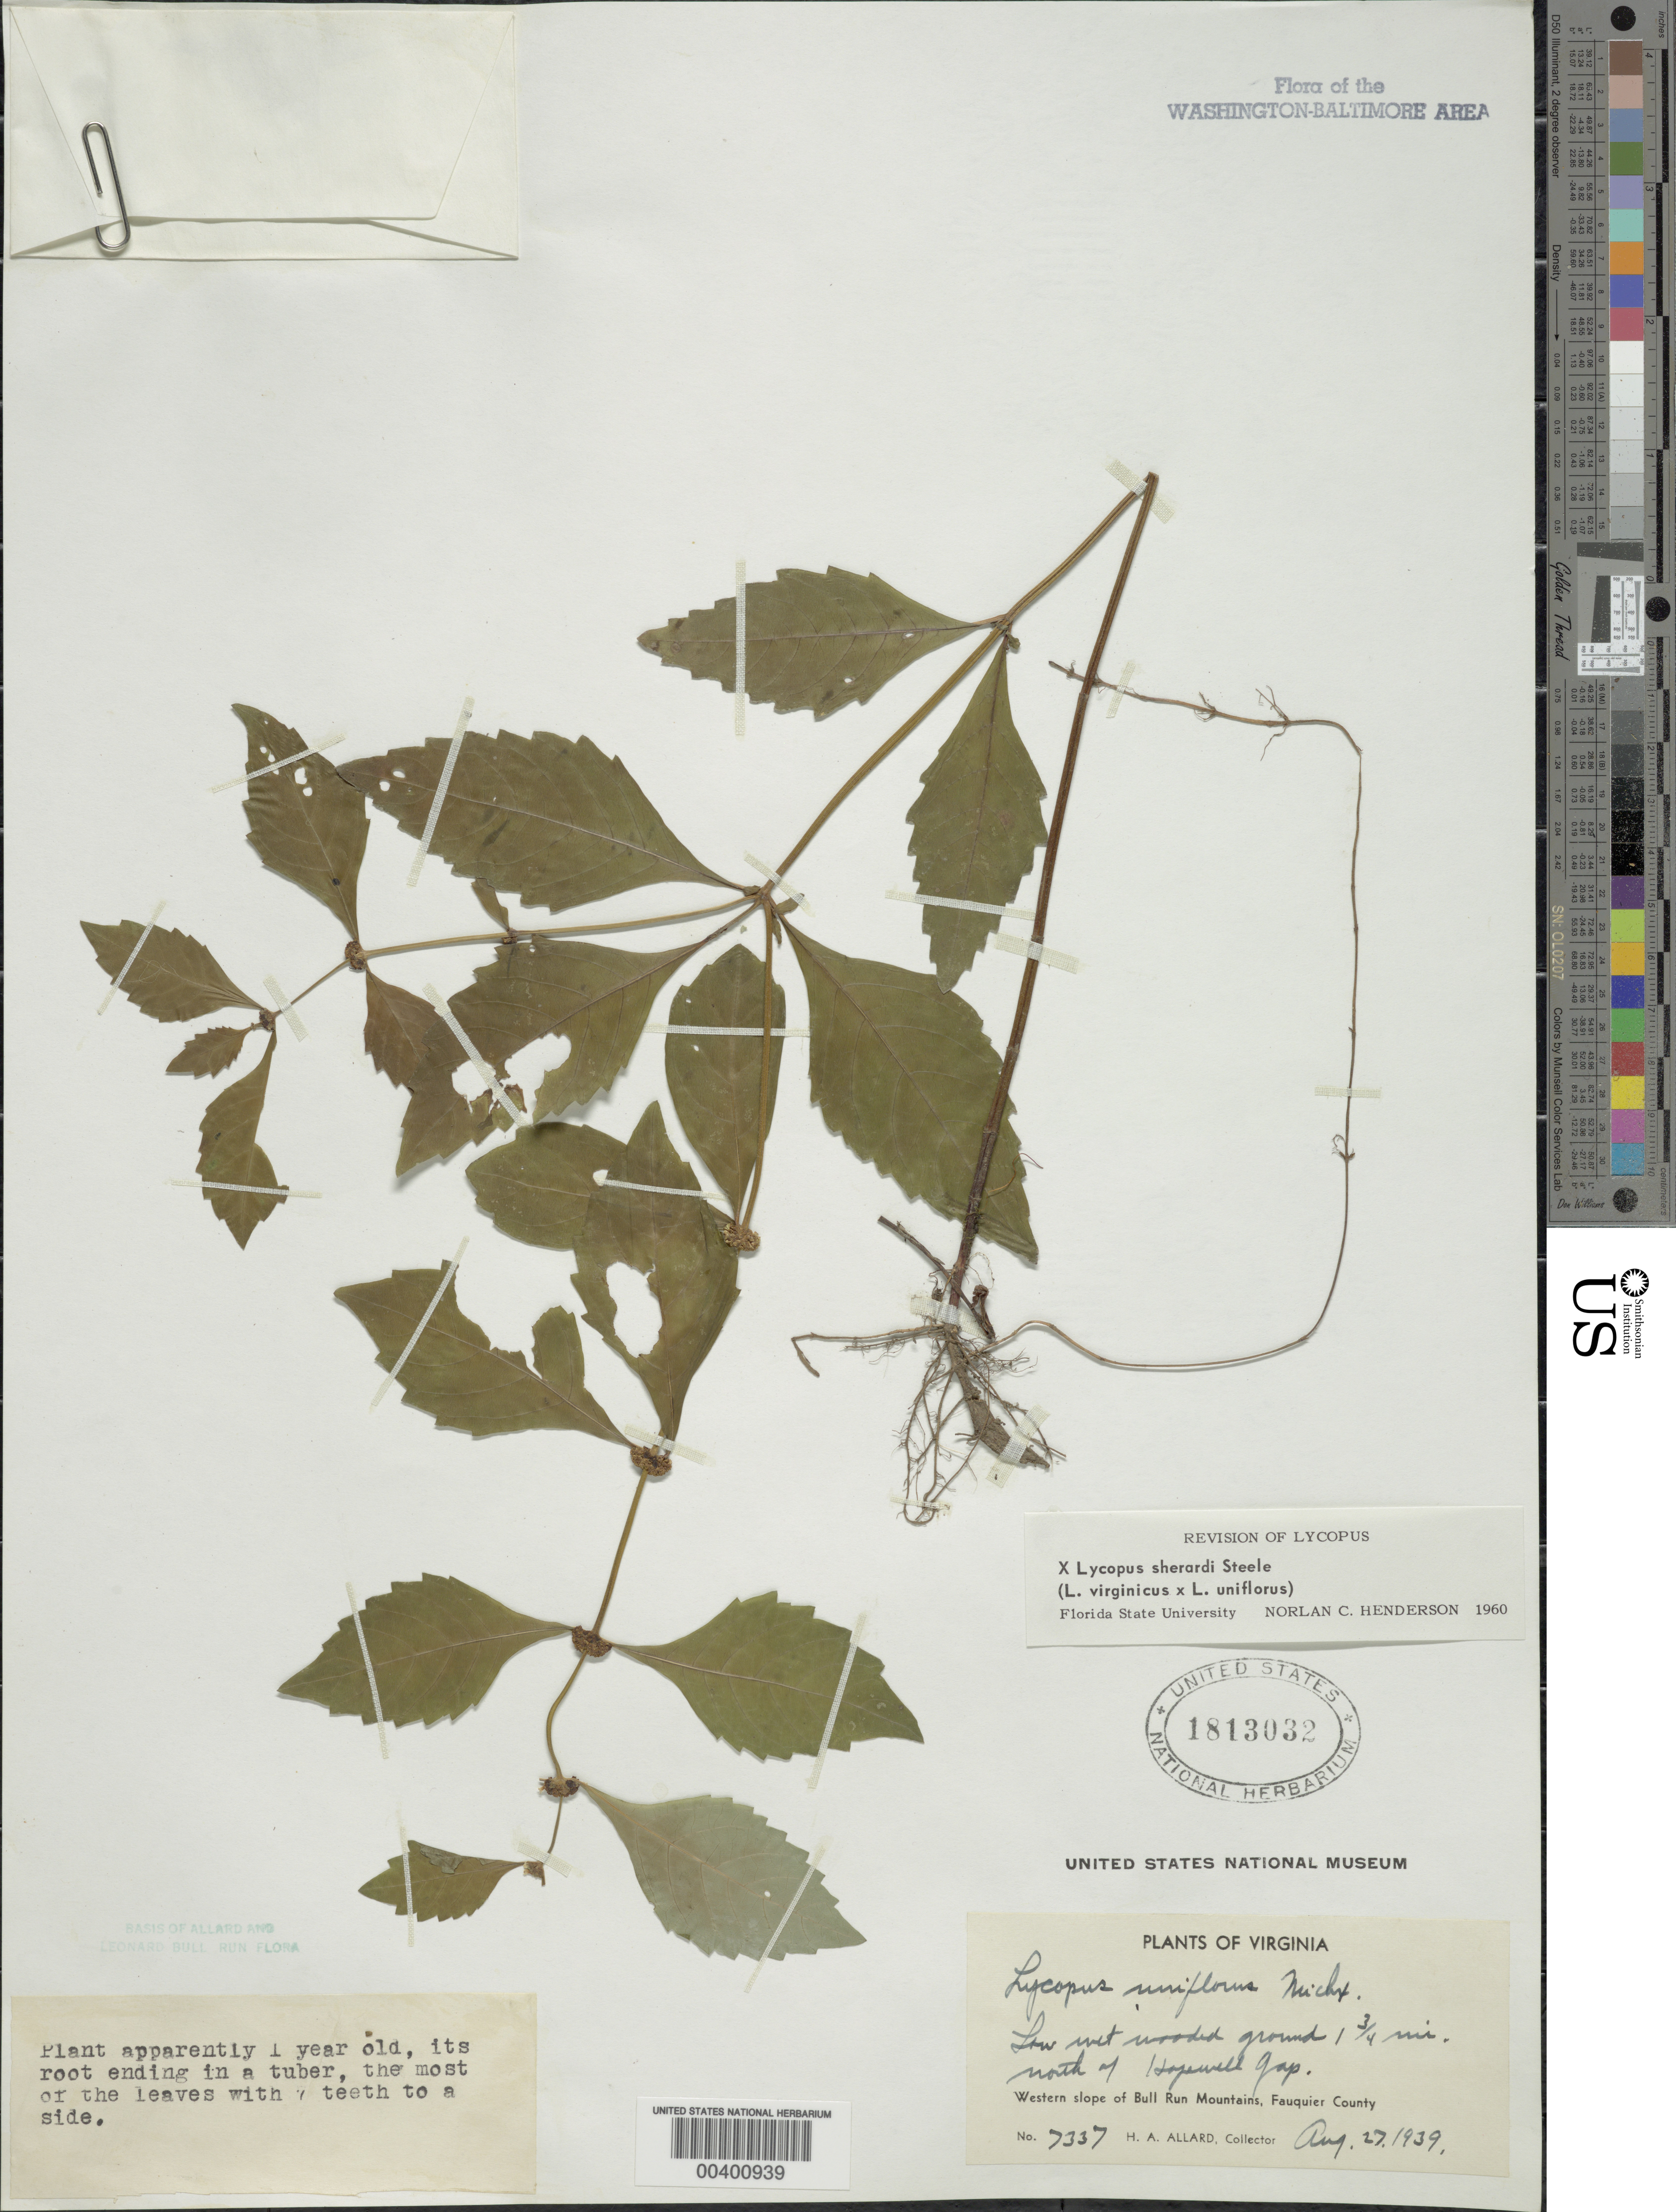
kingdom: Plantae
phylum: Tracheophyta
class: Magnoliopsida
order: Lamiales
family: Lamiaceae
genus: Lycopus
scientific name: Lycopus x sherardii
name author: E.S. Steele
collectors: H. A. Allard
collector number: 7337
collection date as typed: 27 Aug 1939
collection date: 1939-08-27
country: United States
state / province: Virginia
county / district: Fauquier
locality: North of Hopewell Gap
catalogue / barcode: US 1813032